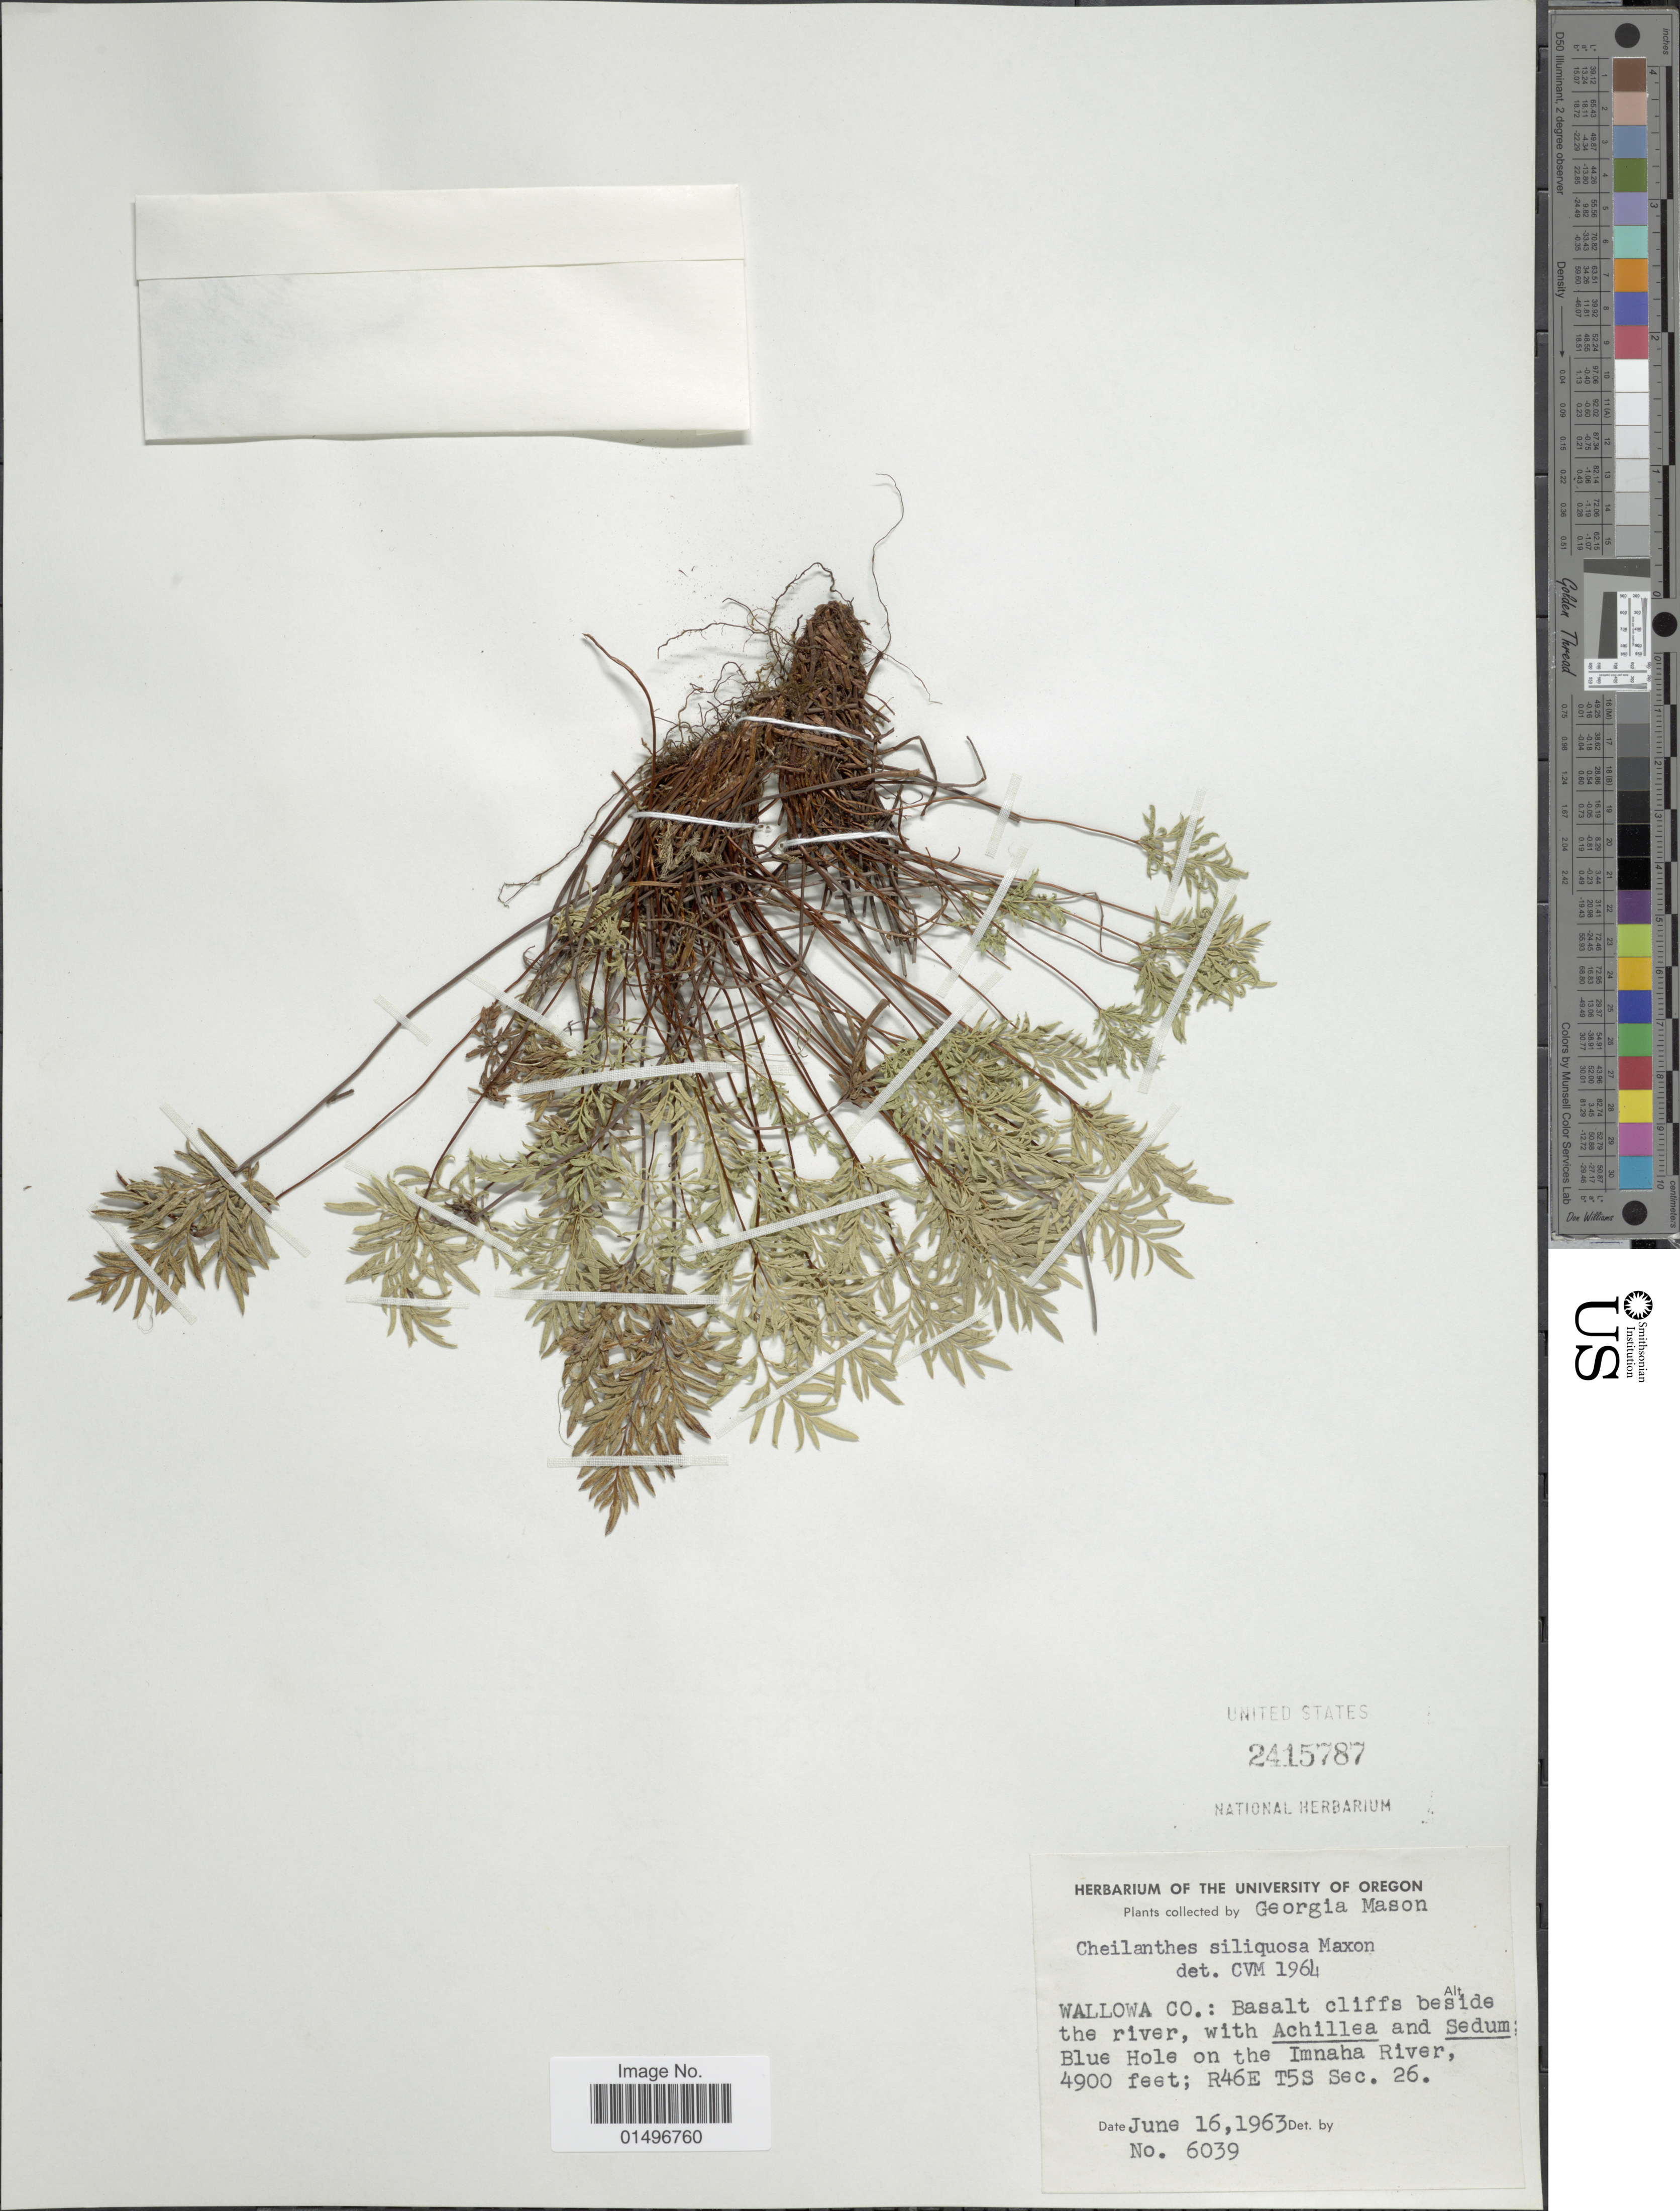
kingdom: Plantae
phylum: Tracheophyta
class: Polypodiopsida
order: Polypodiales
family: Pteridaceae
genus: Aspidotis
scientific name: Aspidotis densa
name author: (Brack.) Lellinger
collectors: G. Mason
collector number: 6039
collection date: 1963-06-16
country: United States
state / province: Oregon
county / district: Wallowa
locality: Wallowa Co.: Basalt cliffs beside the river, with Achillea and sedum Blue Hole on the Imnaha River. R46E T5S Sec. 26.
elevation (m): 1494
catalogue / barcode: US 2415787